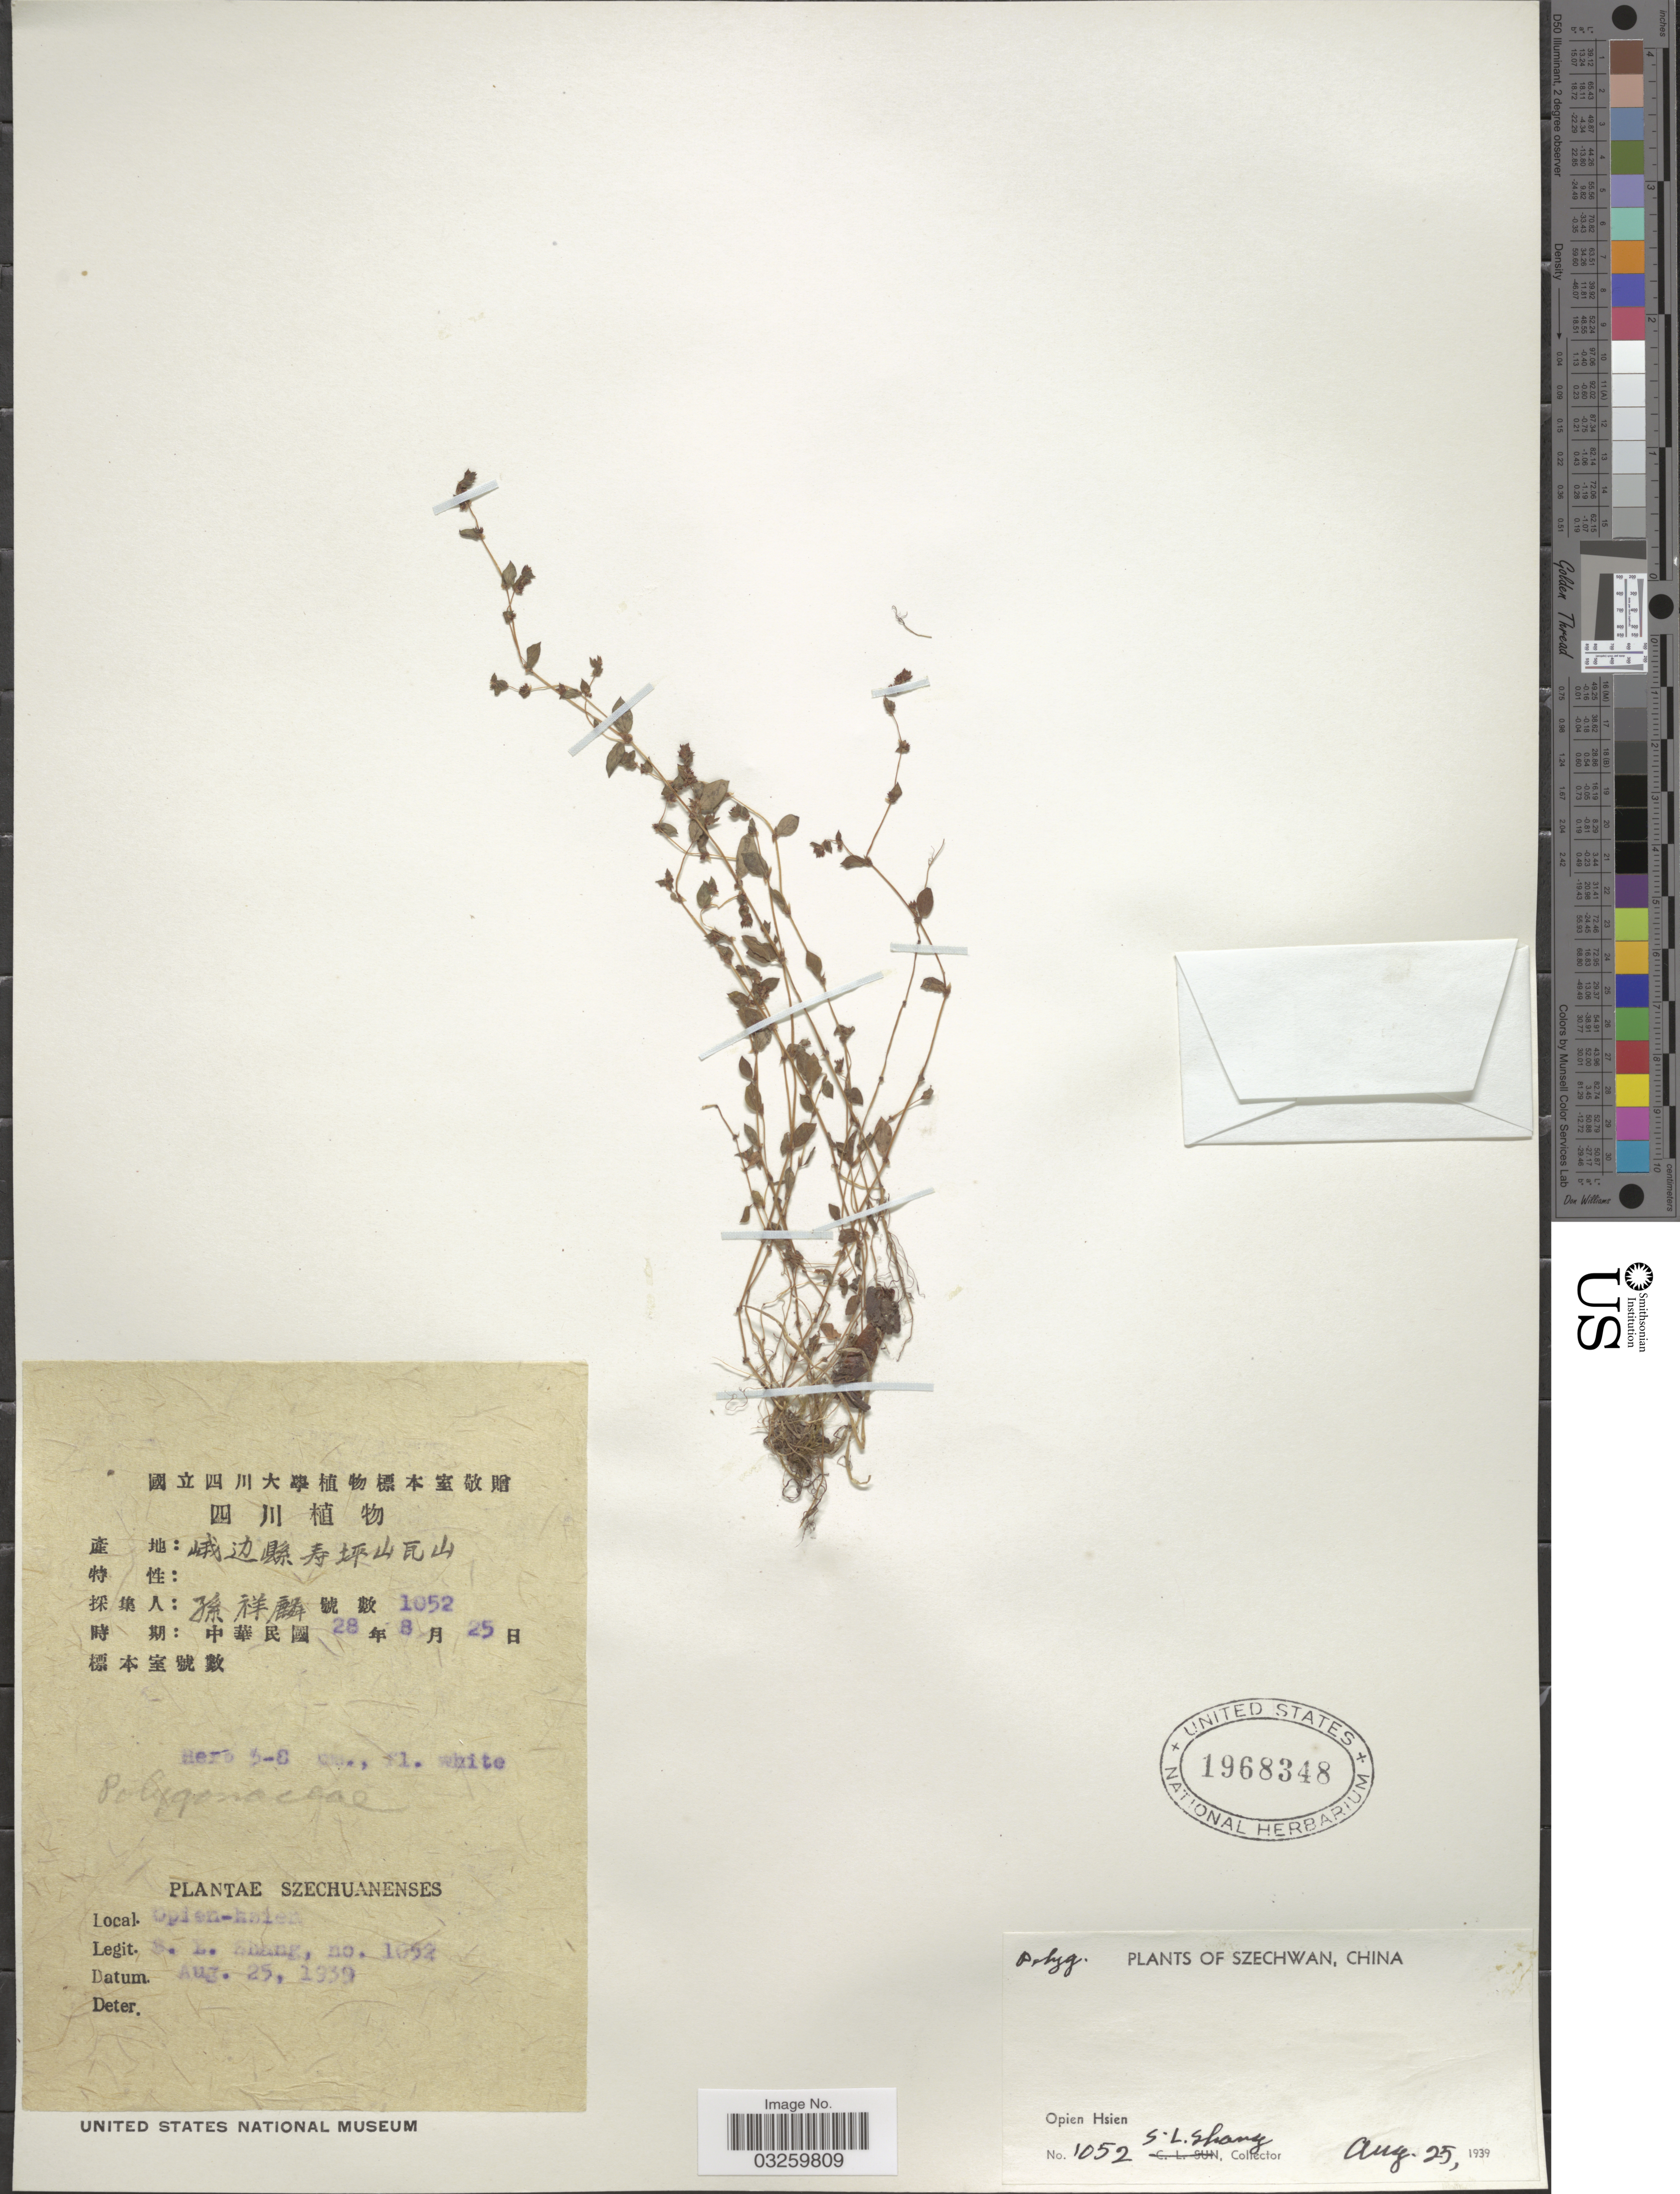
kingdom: Plantae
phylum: Tracheophyta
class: Magnoliopsida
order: Caryophyllales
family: Polygonaceae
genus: Polygonum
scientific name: Polygonum sp.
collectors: S. Shang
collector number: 1052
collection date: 1939-08-25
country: China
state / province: Sichuan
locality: Szechwan. Opien Hsien.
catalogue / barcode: US 1968348